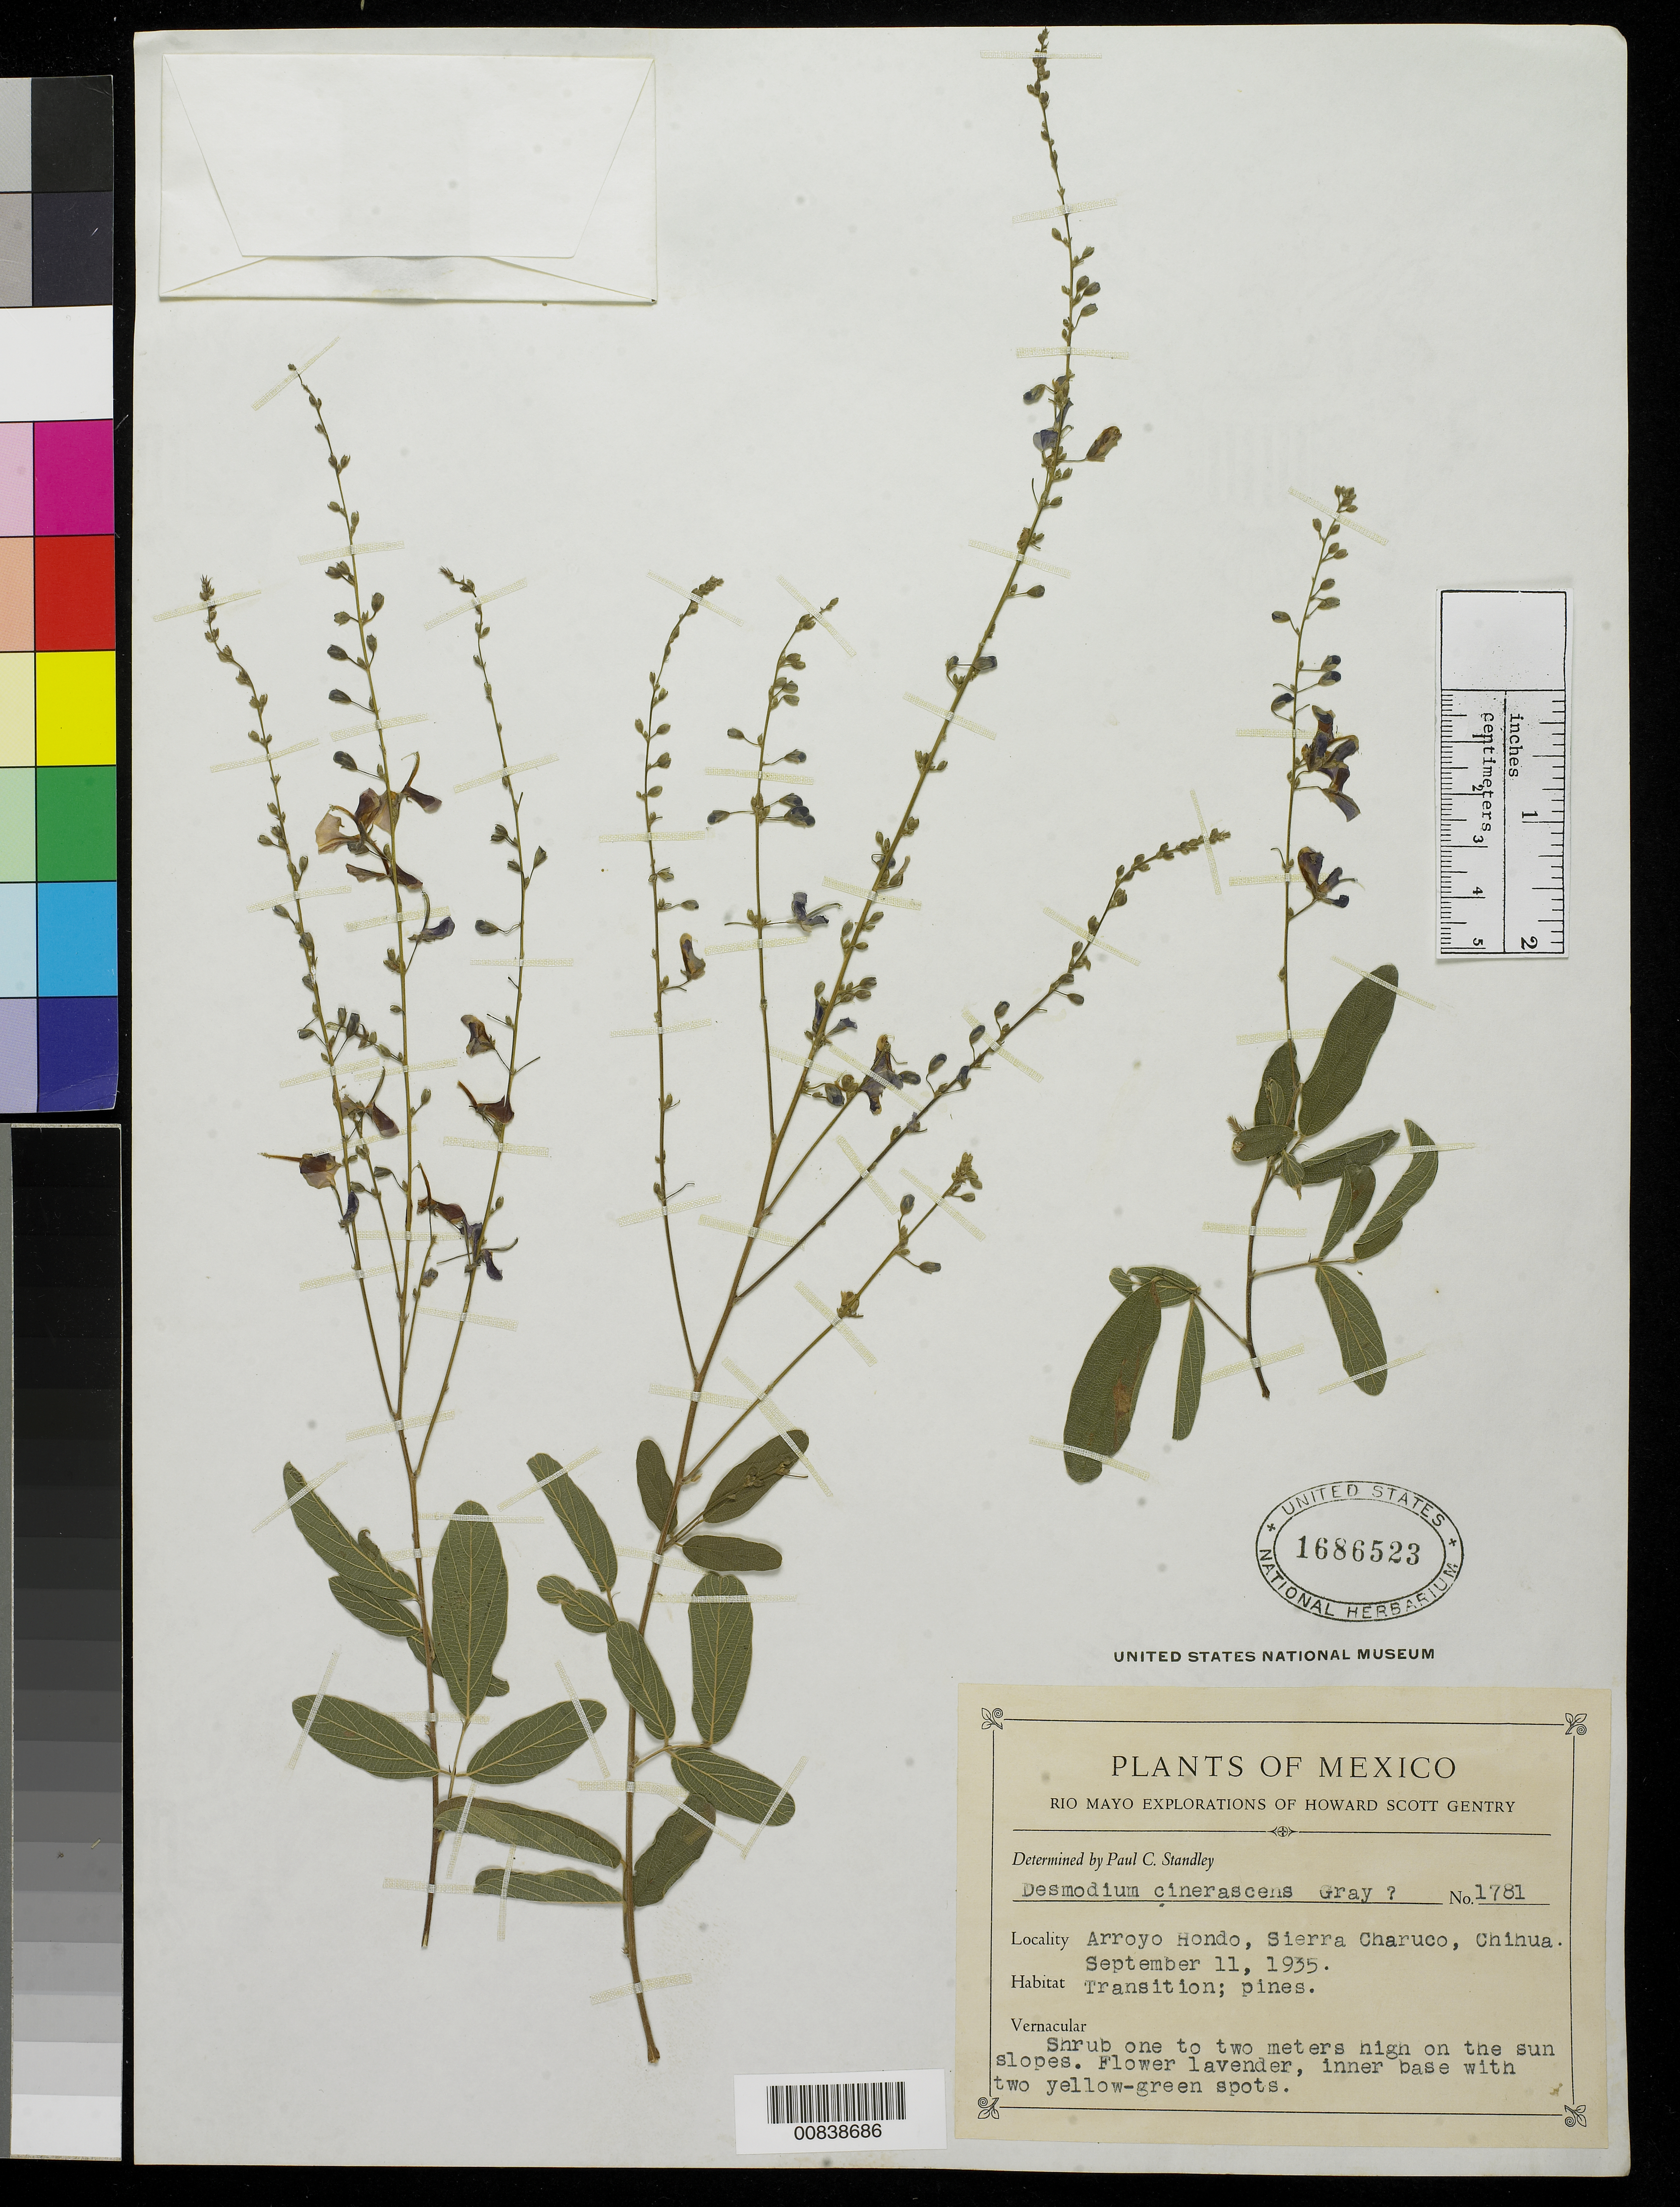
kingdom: Plantae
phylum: Tracheophyta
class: Magnoliopsida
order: Fabales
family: Fabaceae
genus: Desmodium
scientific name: Desmodium cinerascens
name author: A. Gray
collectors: H. S. Gentry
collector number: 1781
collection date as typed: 11 Sep 1935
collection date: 1935-09-11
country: Mexico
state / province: Chihuahua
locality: Arroyo Hondo, Sierra Charuco, Chihuahua.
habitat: Transition; pines on the sun slopes.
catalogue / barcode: US 1686523